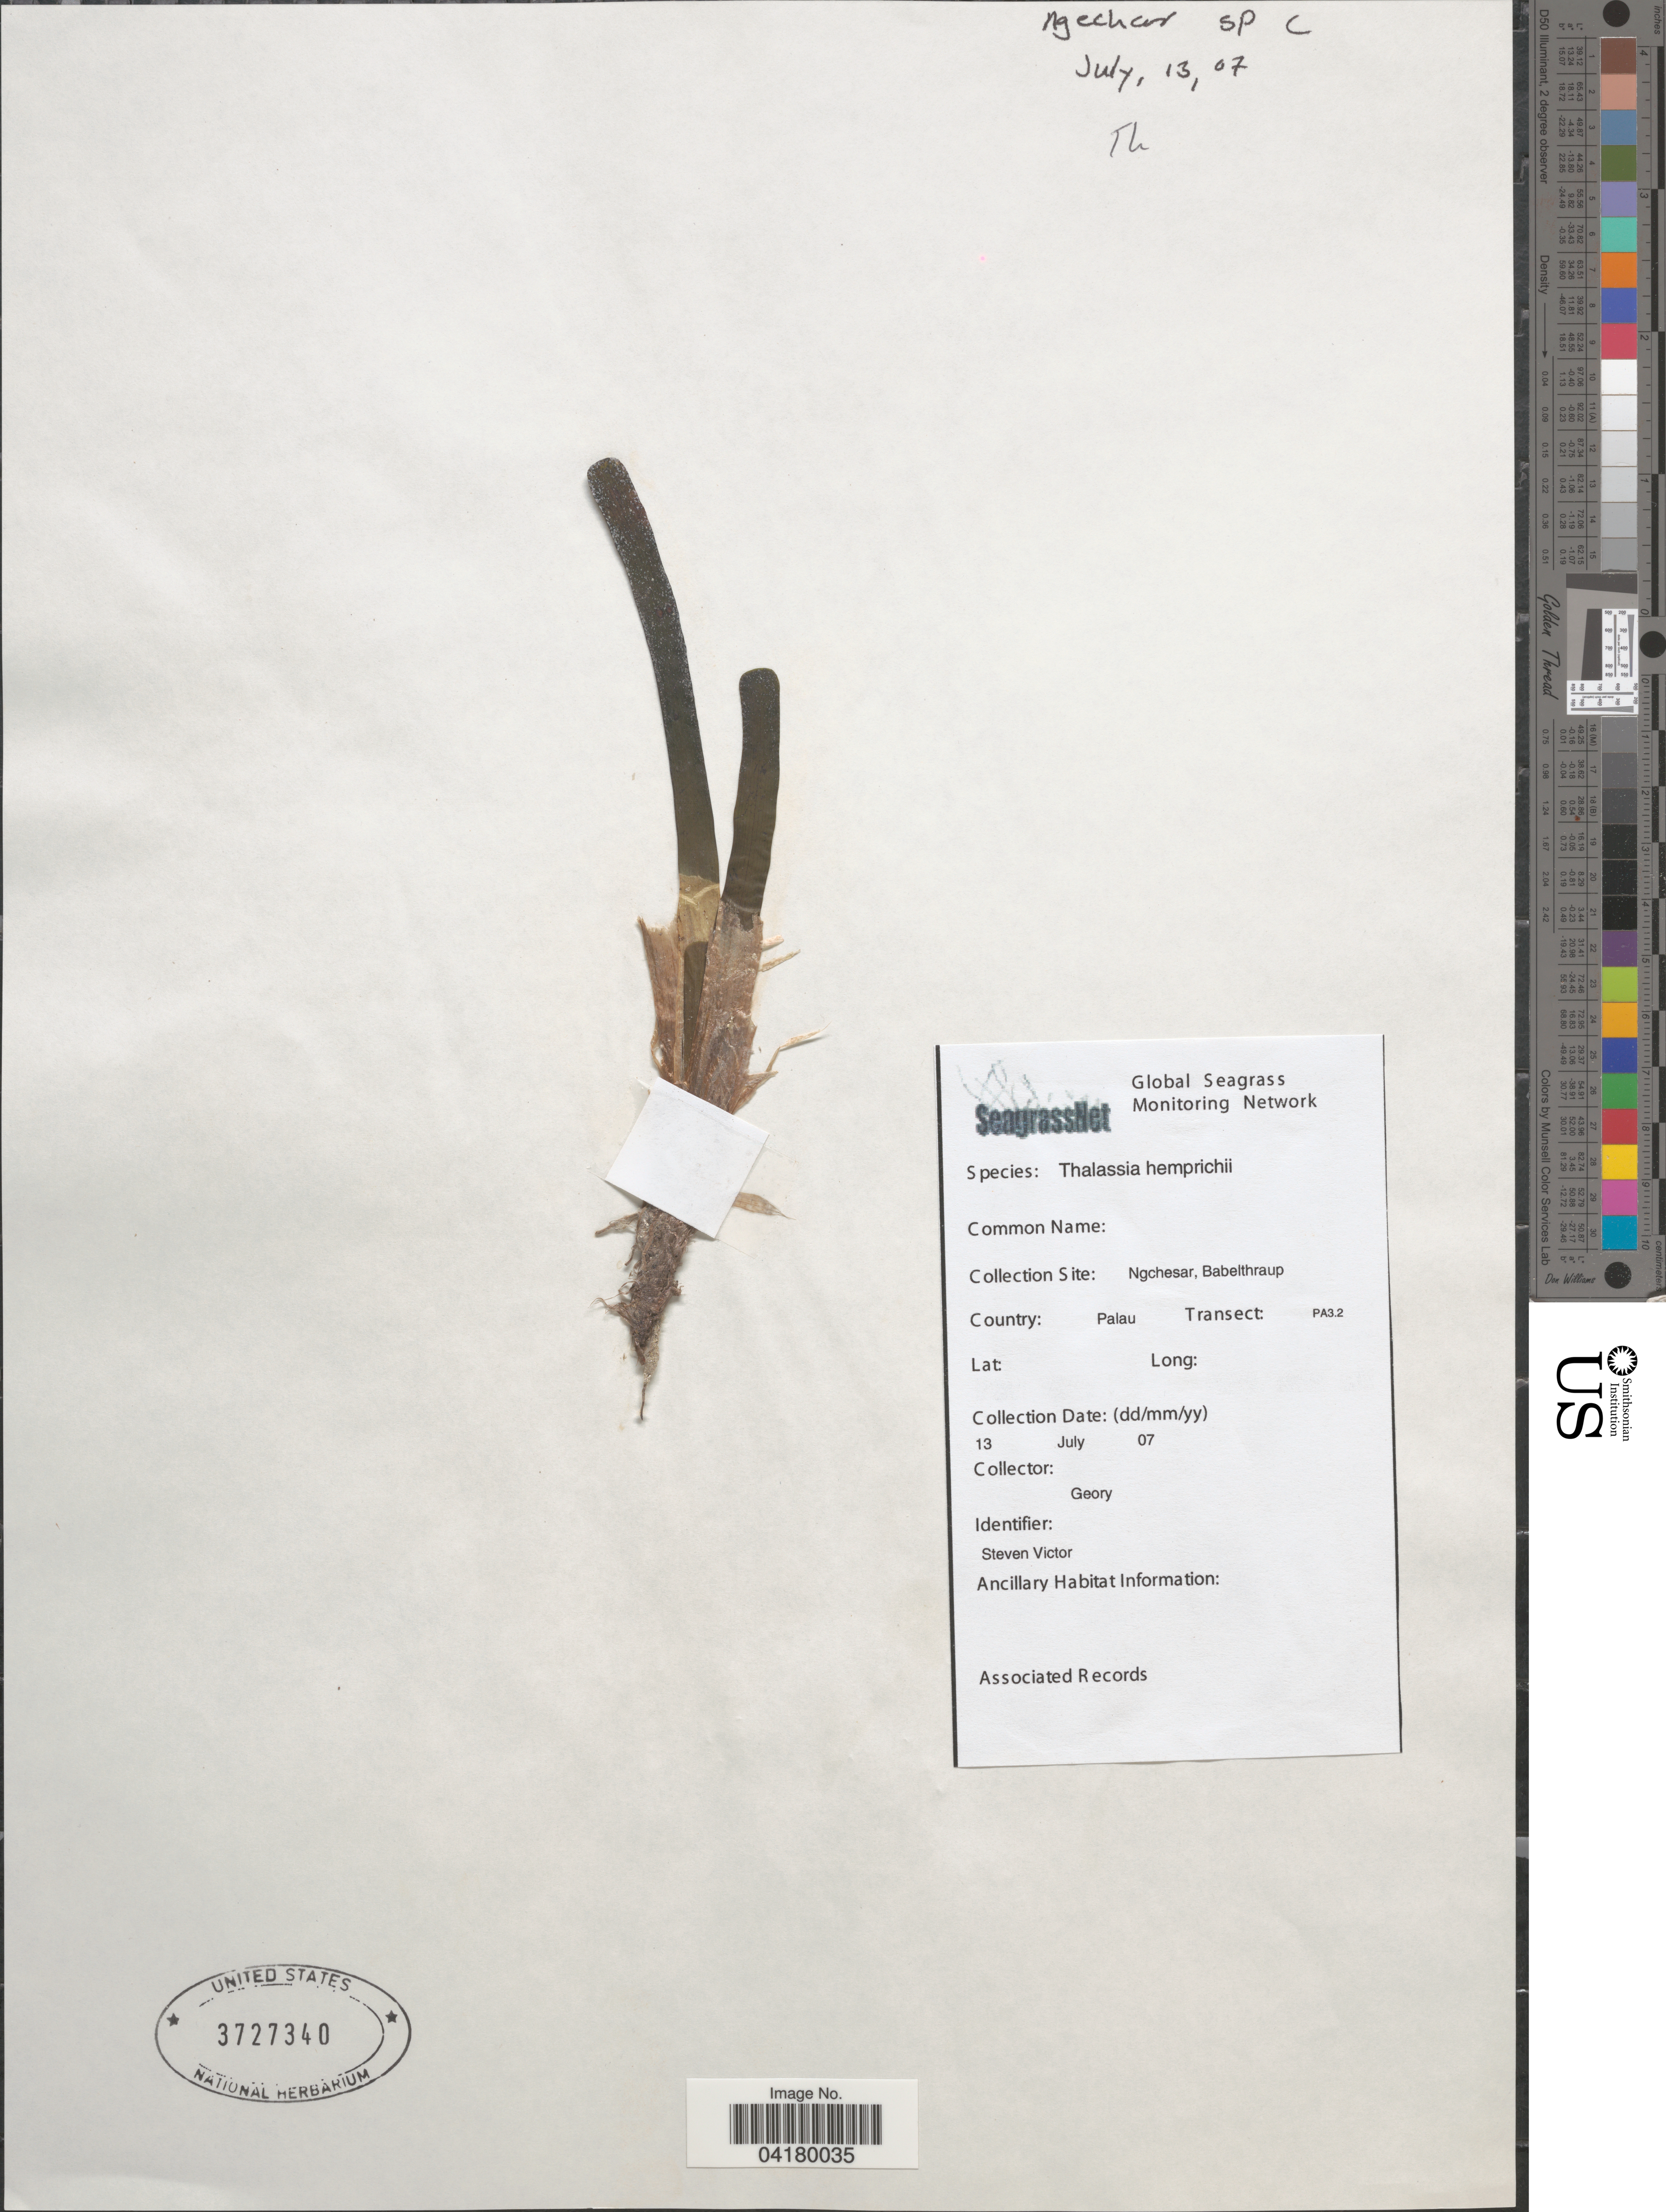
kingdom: Plantae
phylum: Tracheophyta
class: Liliopsida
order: Alismatales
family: Hydrocharitaceae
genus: Thalassia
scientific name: Thalassia hemprichii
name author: Asch.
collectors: Geor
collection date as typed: Transcribed d/m/y: 13/7/7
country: Palau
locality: Collection Site: Ngchesar, Babelthraup. Country: Palau. Transect: PA3.2.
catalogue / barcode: US 3727340